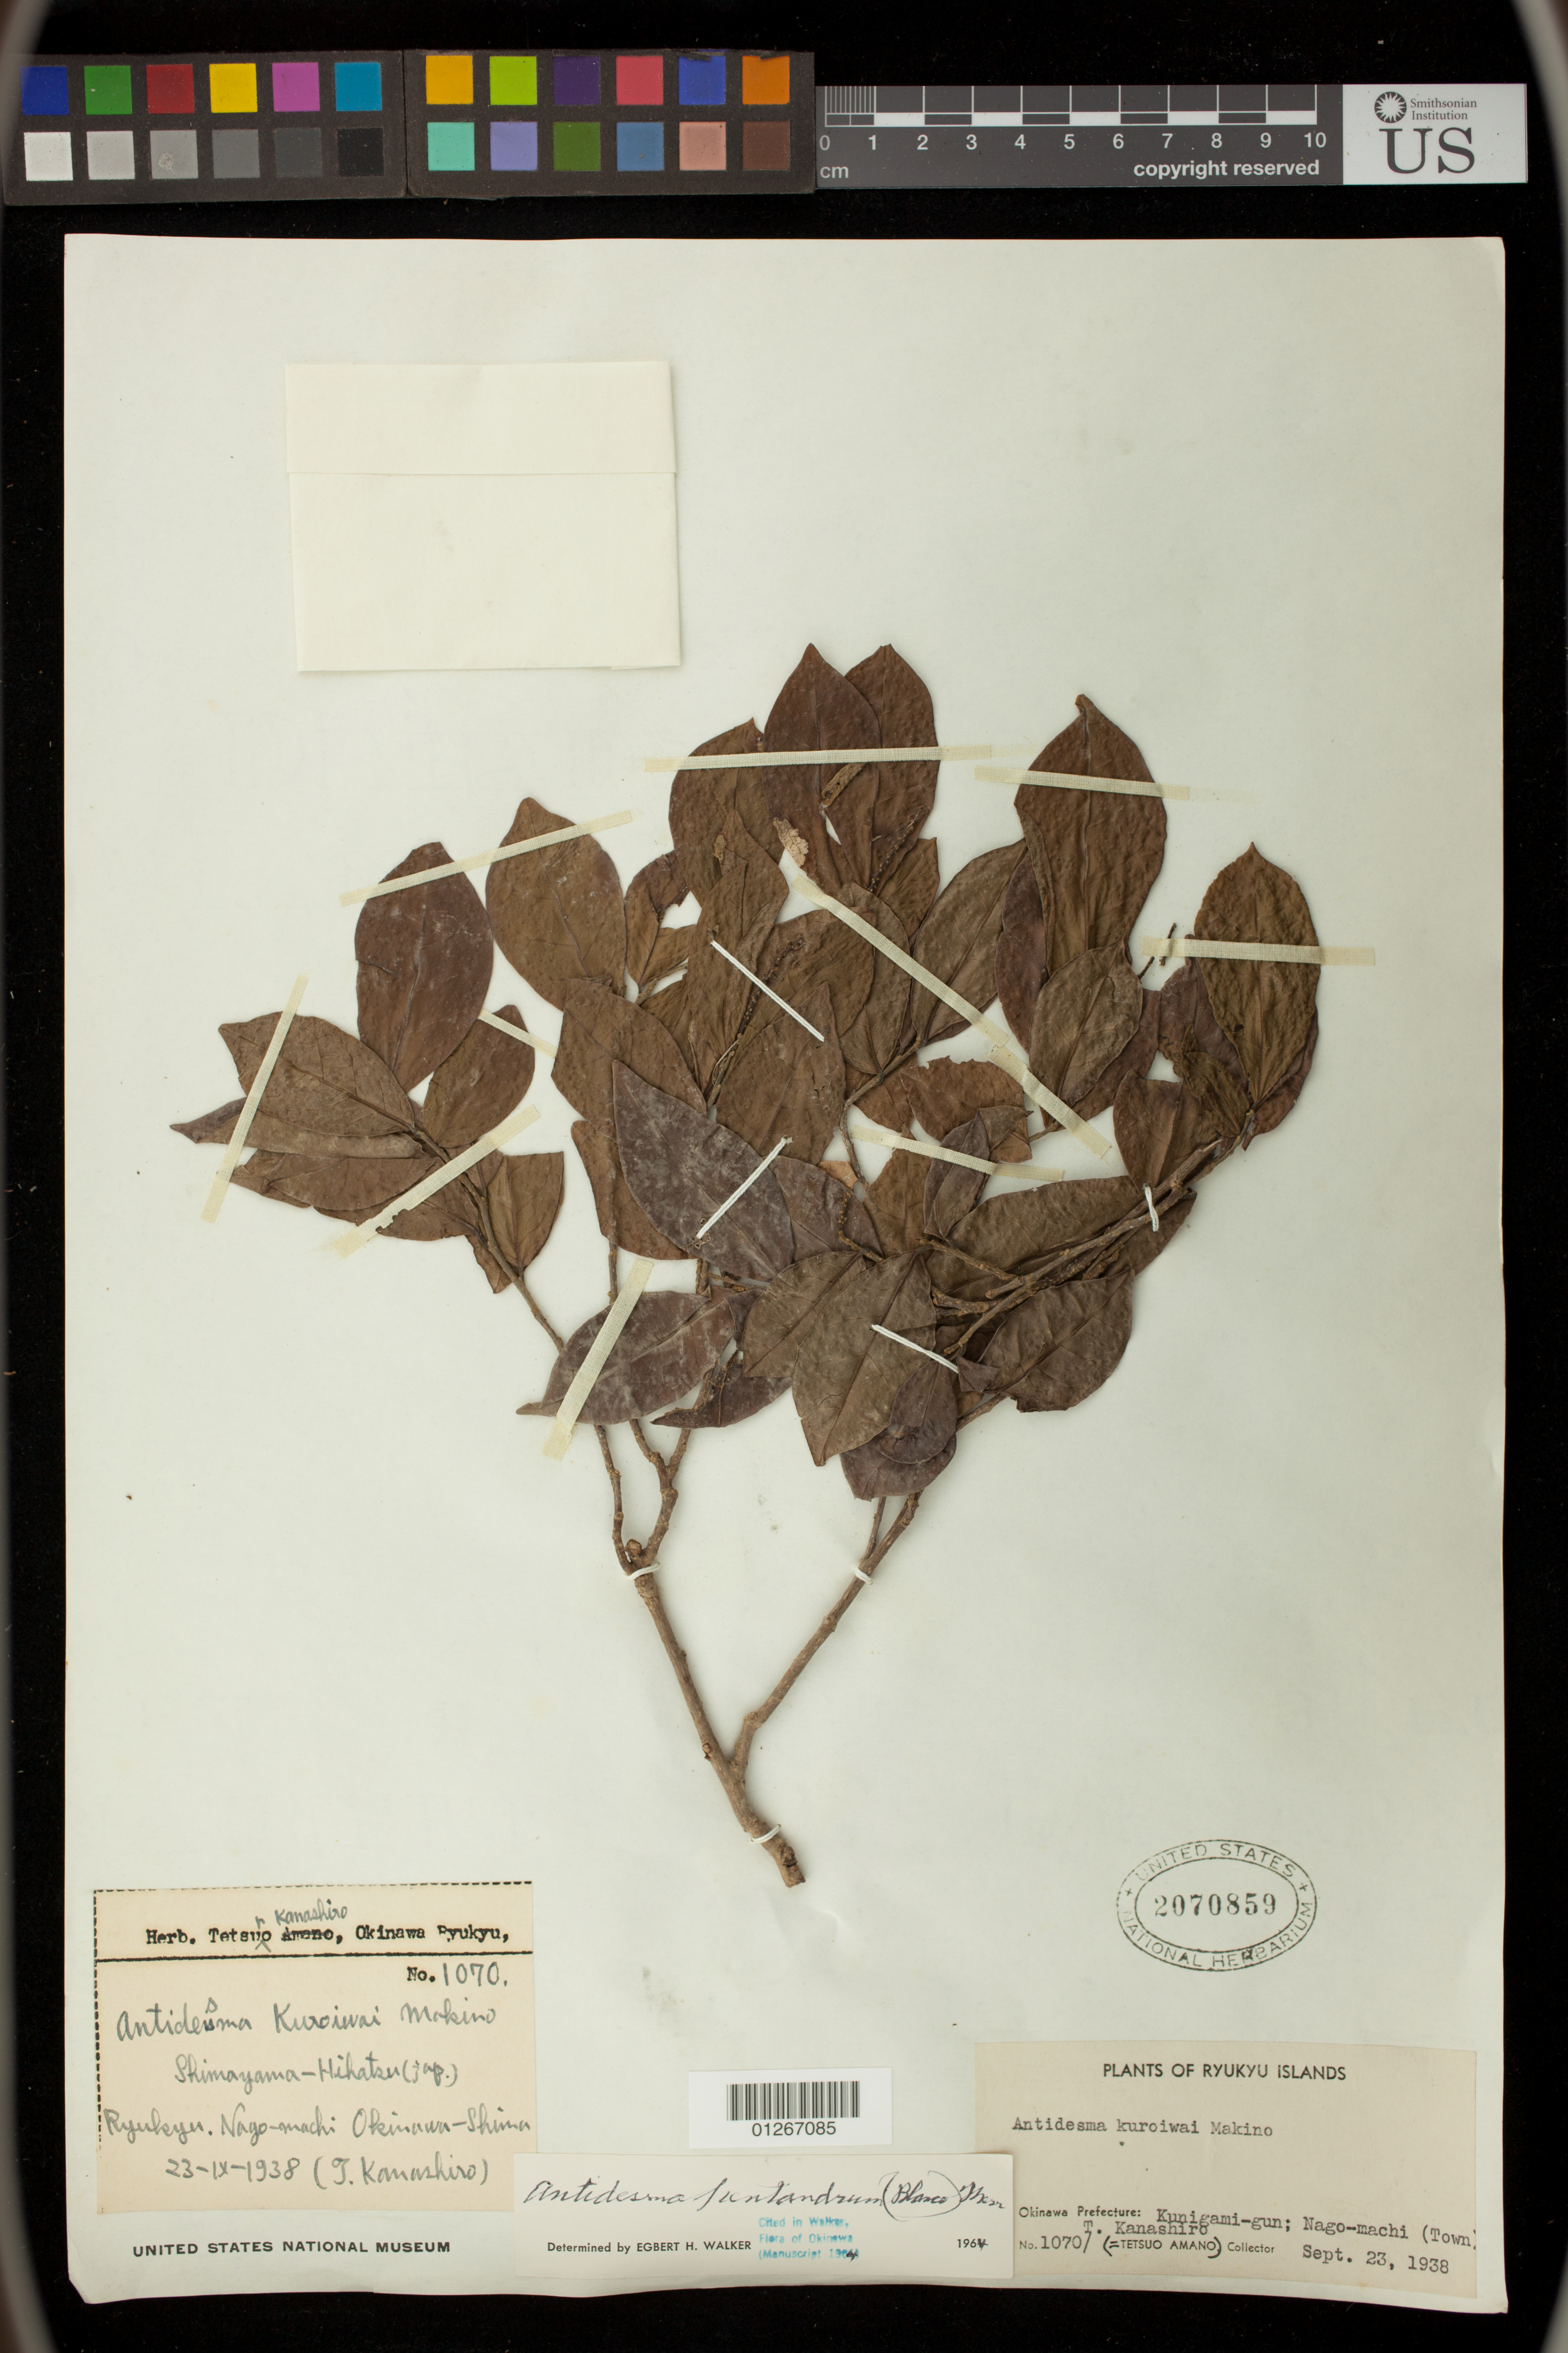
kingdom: Plantae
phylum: Tracheophyta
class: Magnoliopsida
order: Malpighiales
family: Phyllanthaceae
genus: Antidesma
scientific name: Antidesma pentandrum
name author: (Blanco) Merr.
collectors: T. Kanashiro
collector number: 1070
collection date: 1938-09-23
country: Japan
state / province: Okinawa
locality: Kunigami-gun; Nago-machi (Town), Ryukyu Islands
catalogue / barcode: US 2070859